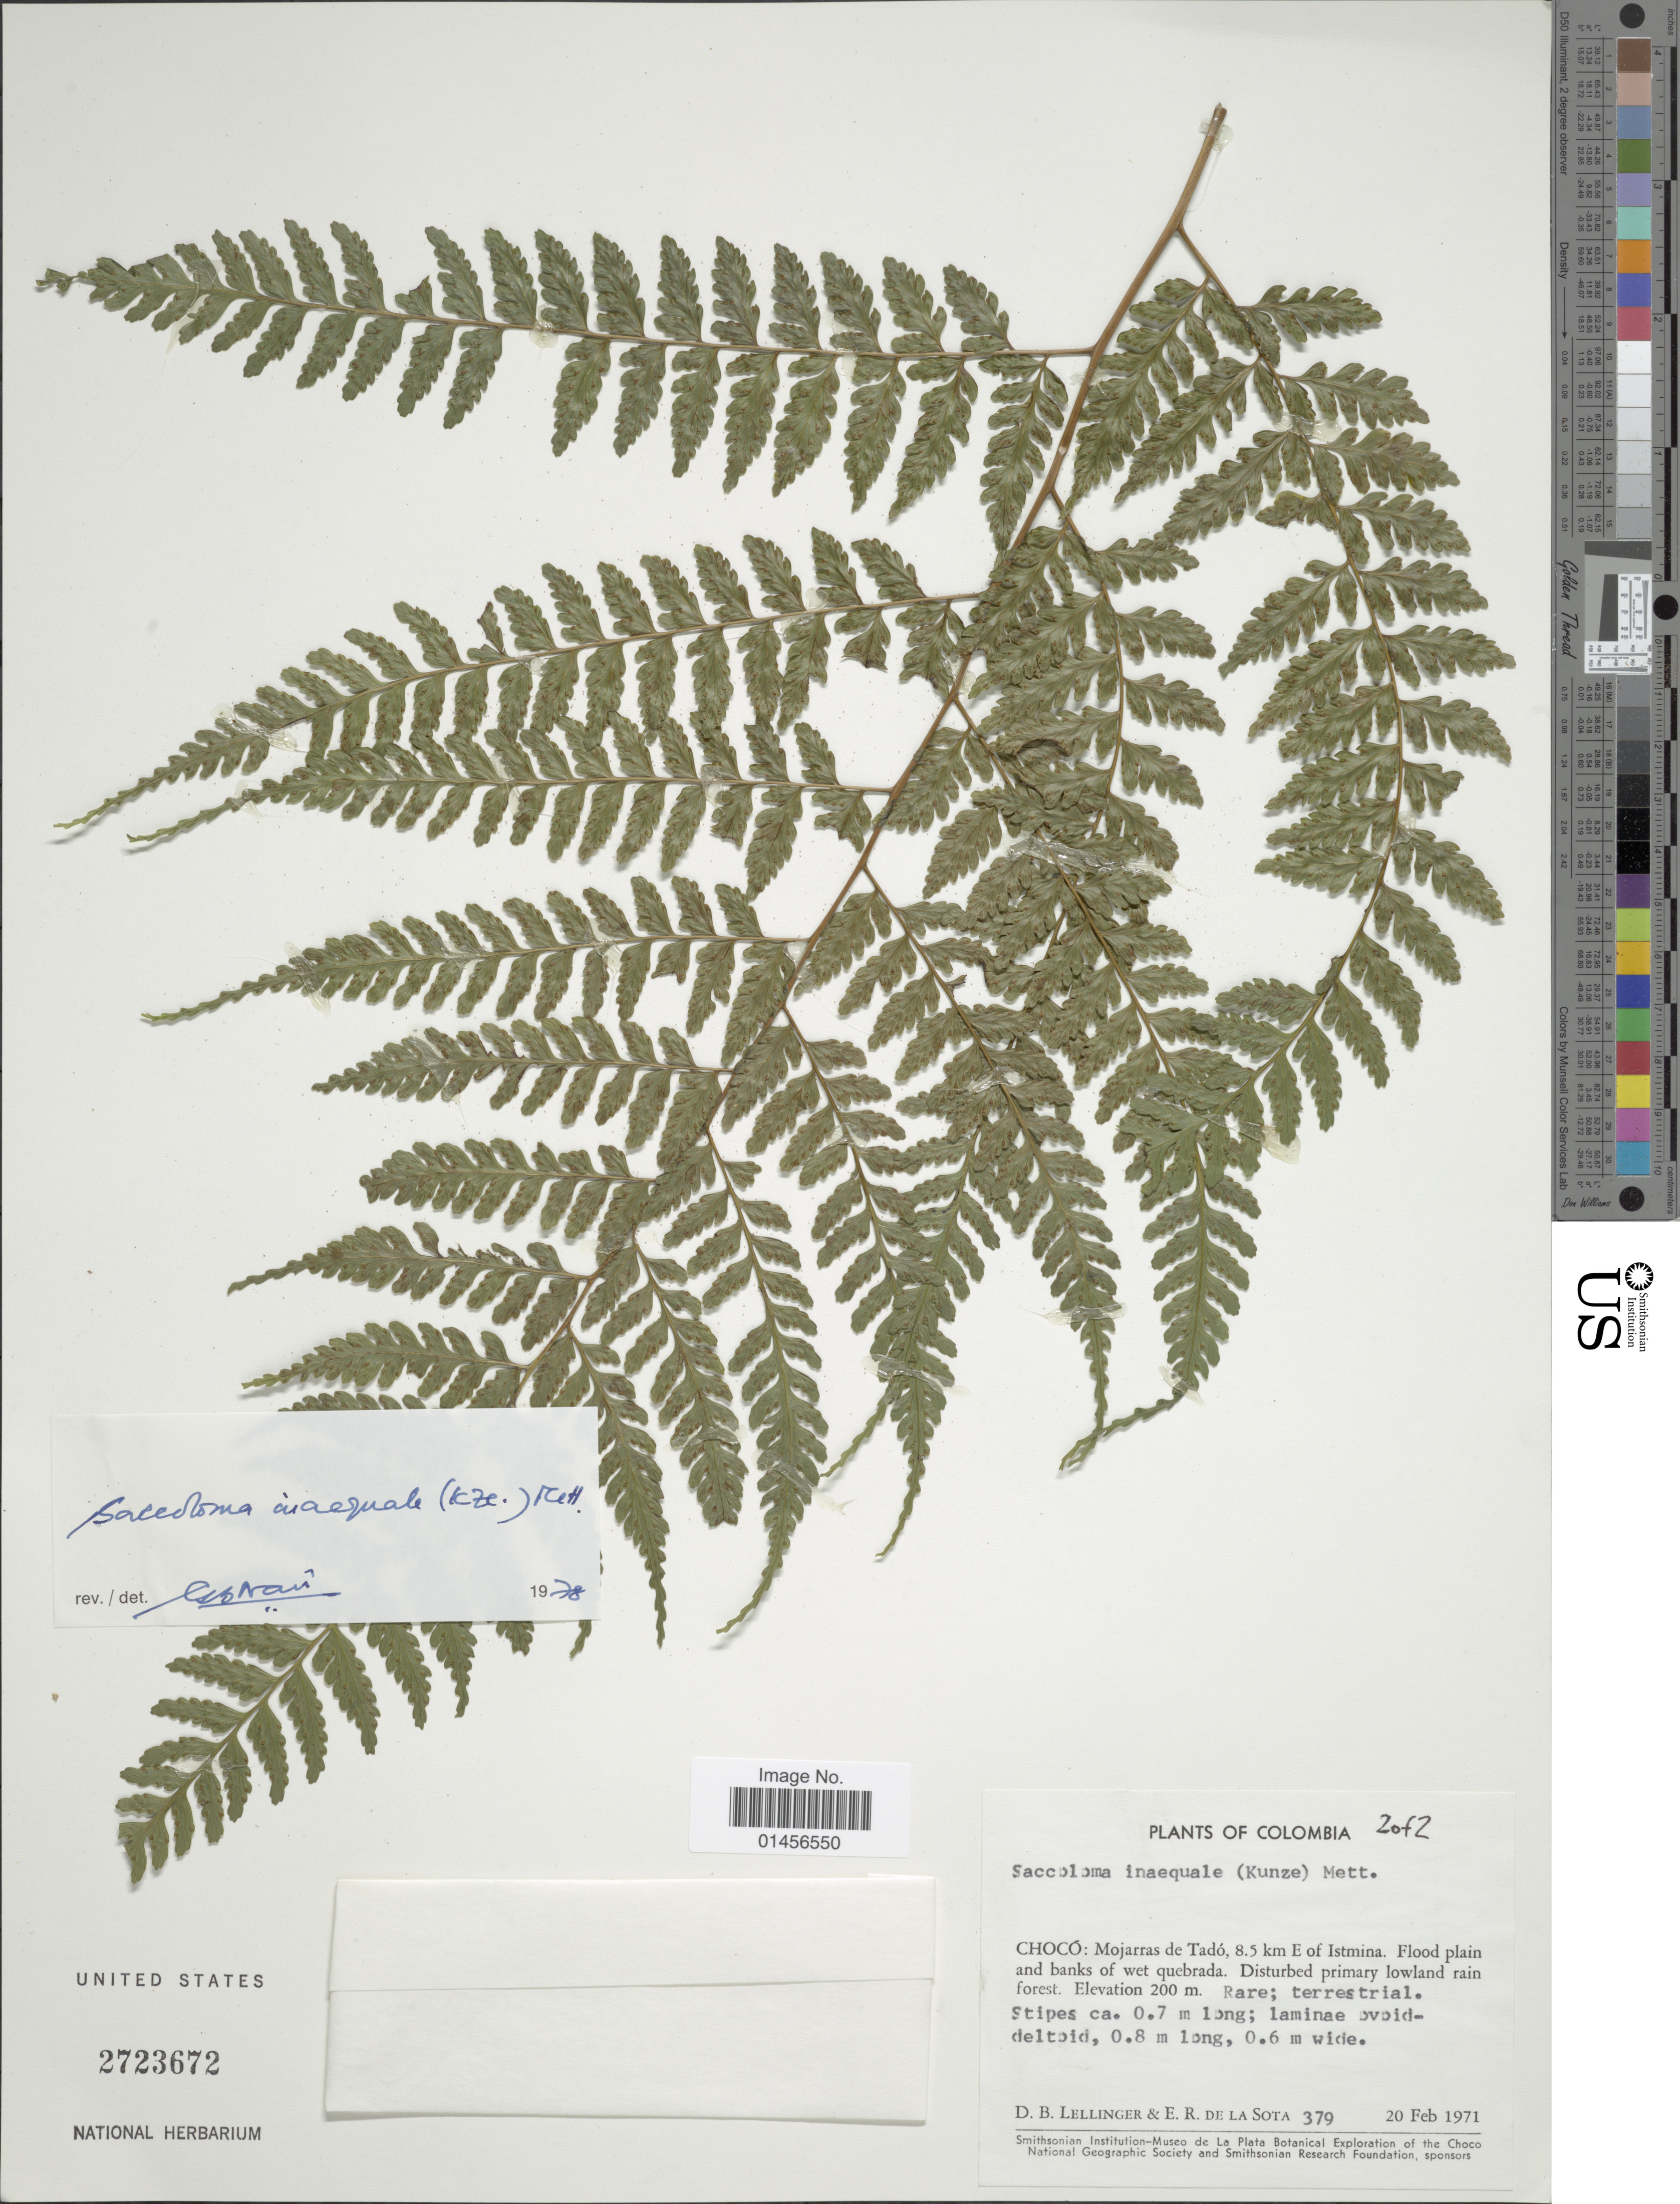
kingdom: Plantae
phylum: Tracheophyta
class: Polypodiopsida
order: Polypodiales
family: Saccolomataceae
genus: Saccoloma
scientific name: Saccoloma inaequale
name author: (Kunze) Mett.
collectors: D. B. Lellinger & E. R. de la Sota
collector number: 379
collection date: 1971-02-20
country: Colombia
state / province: Chocó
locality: Mojarras de Tado 8.5 km E of Istmina, Flood plain and banks of wet quebrada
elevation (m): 200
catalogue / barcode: US 2723672